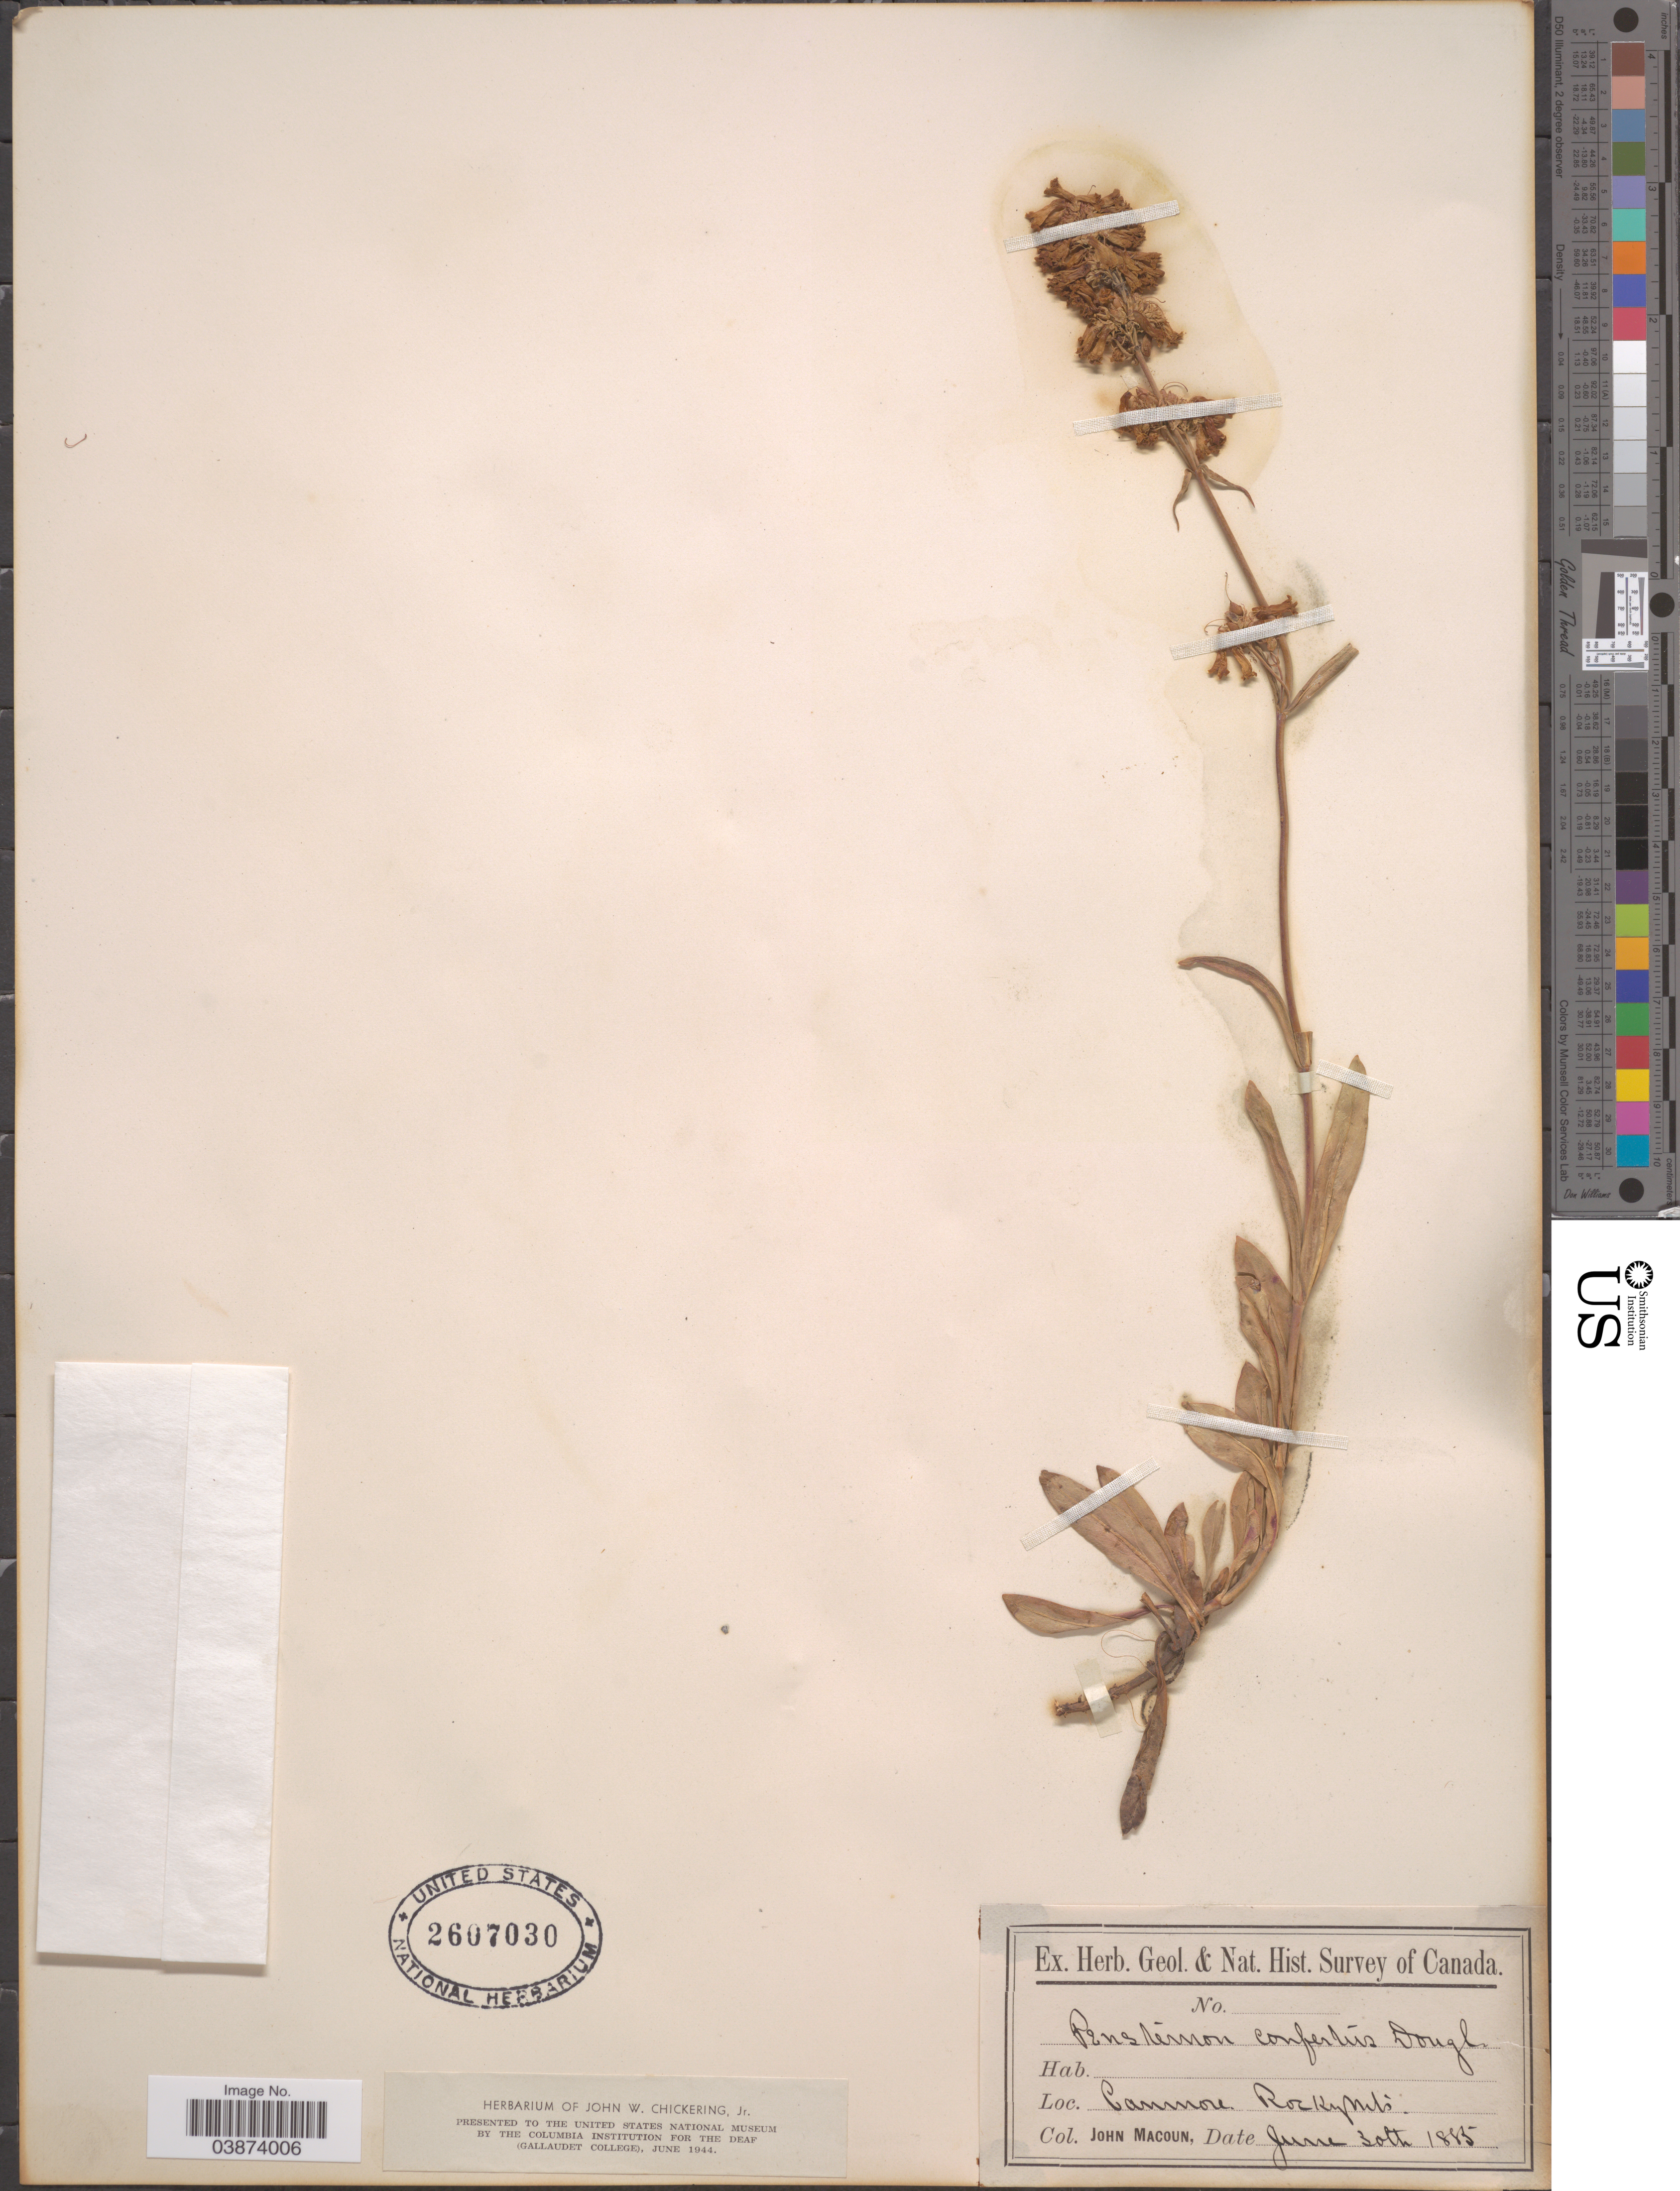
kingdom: Plantae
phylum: Tracheophyta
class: Magnoliopsida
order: Lamiales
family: Plantaginaceae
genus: Penstemon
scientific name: Penstemon confertus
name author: Douglas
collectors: J. Macoun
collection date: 1885-06-30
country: Canada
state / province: Alberta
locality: Canmore. Rocky Mts.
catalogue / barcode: US 2607030